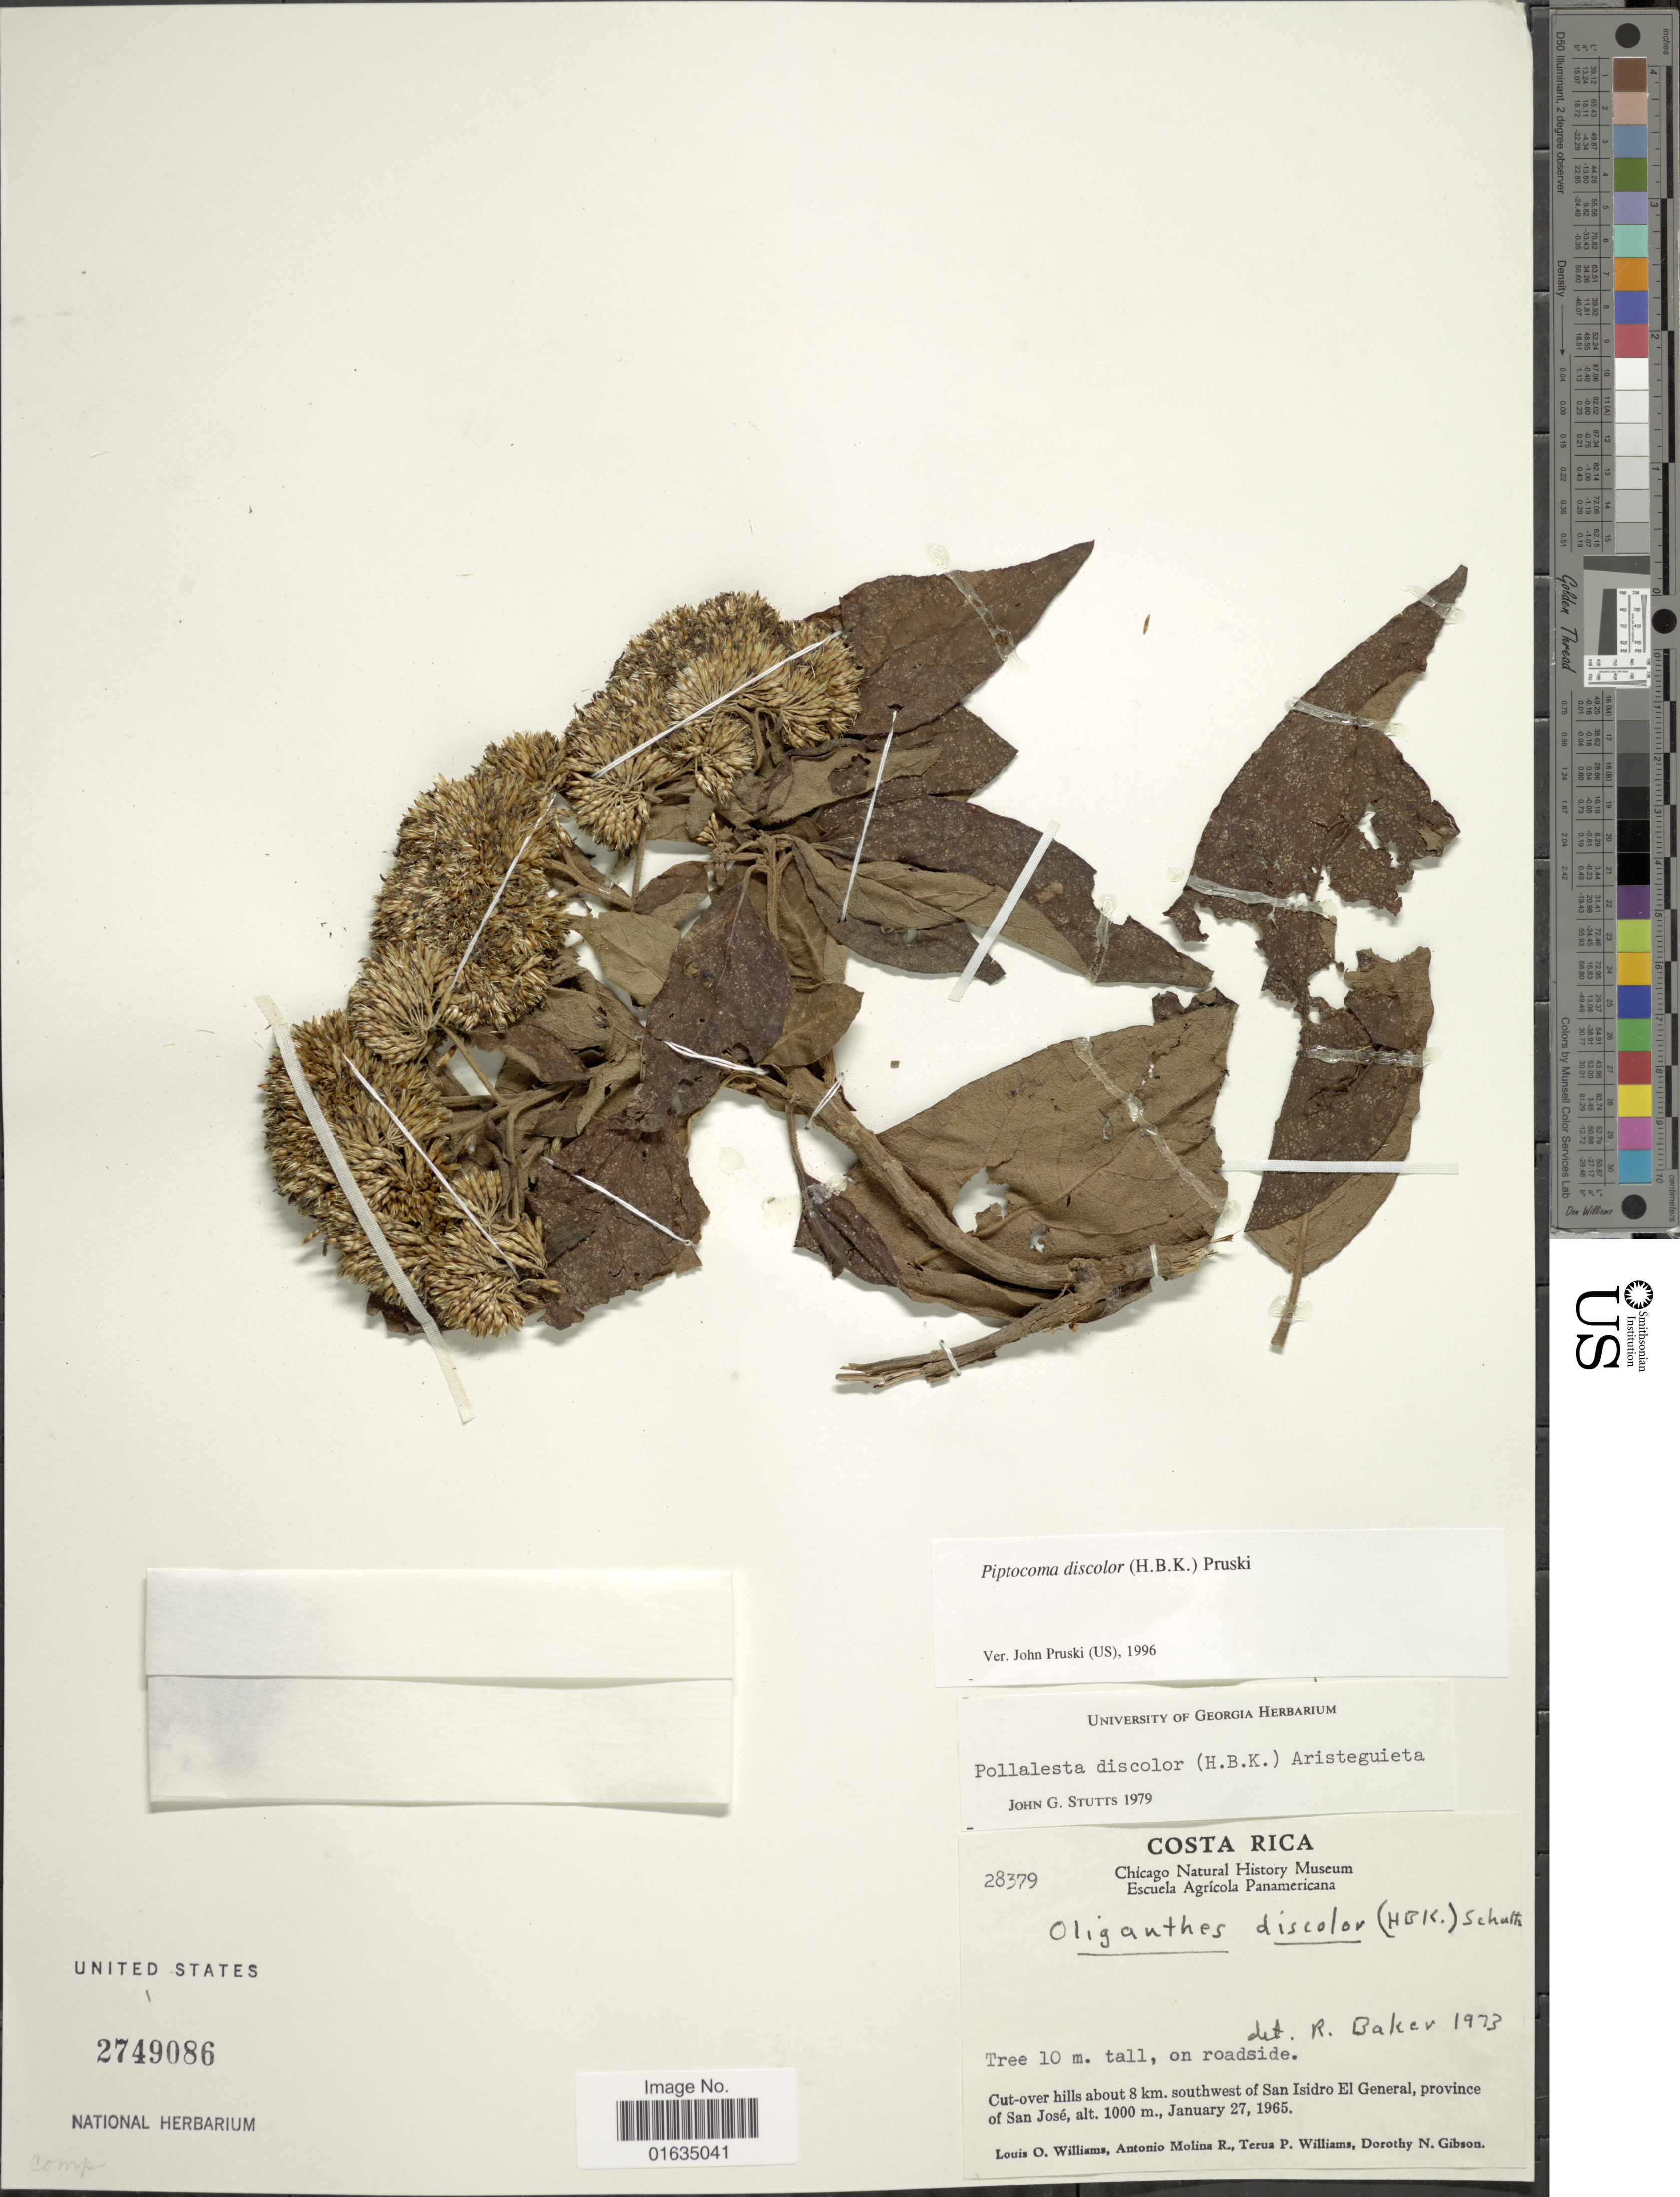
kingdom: Plantae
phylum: Tracheophyta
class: Magnoliopsida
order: Asterales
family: Asteraceae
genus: Pollalesta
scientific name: Pollalesta discolor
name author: (Kunth) Aristeg.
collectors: L. O. Williams, A. Molina R., T. P. Williams & D. N. Gibson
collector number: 28379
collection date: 1965-01-27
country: Costa Rica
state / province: San José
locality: About 8 km southwest of San Isidro El General, province of San Jose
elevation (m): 1000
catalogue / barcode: US 2749086